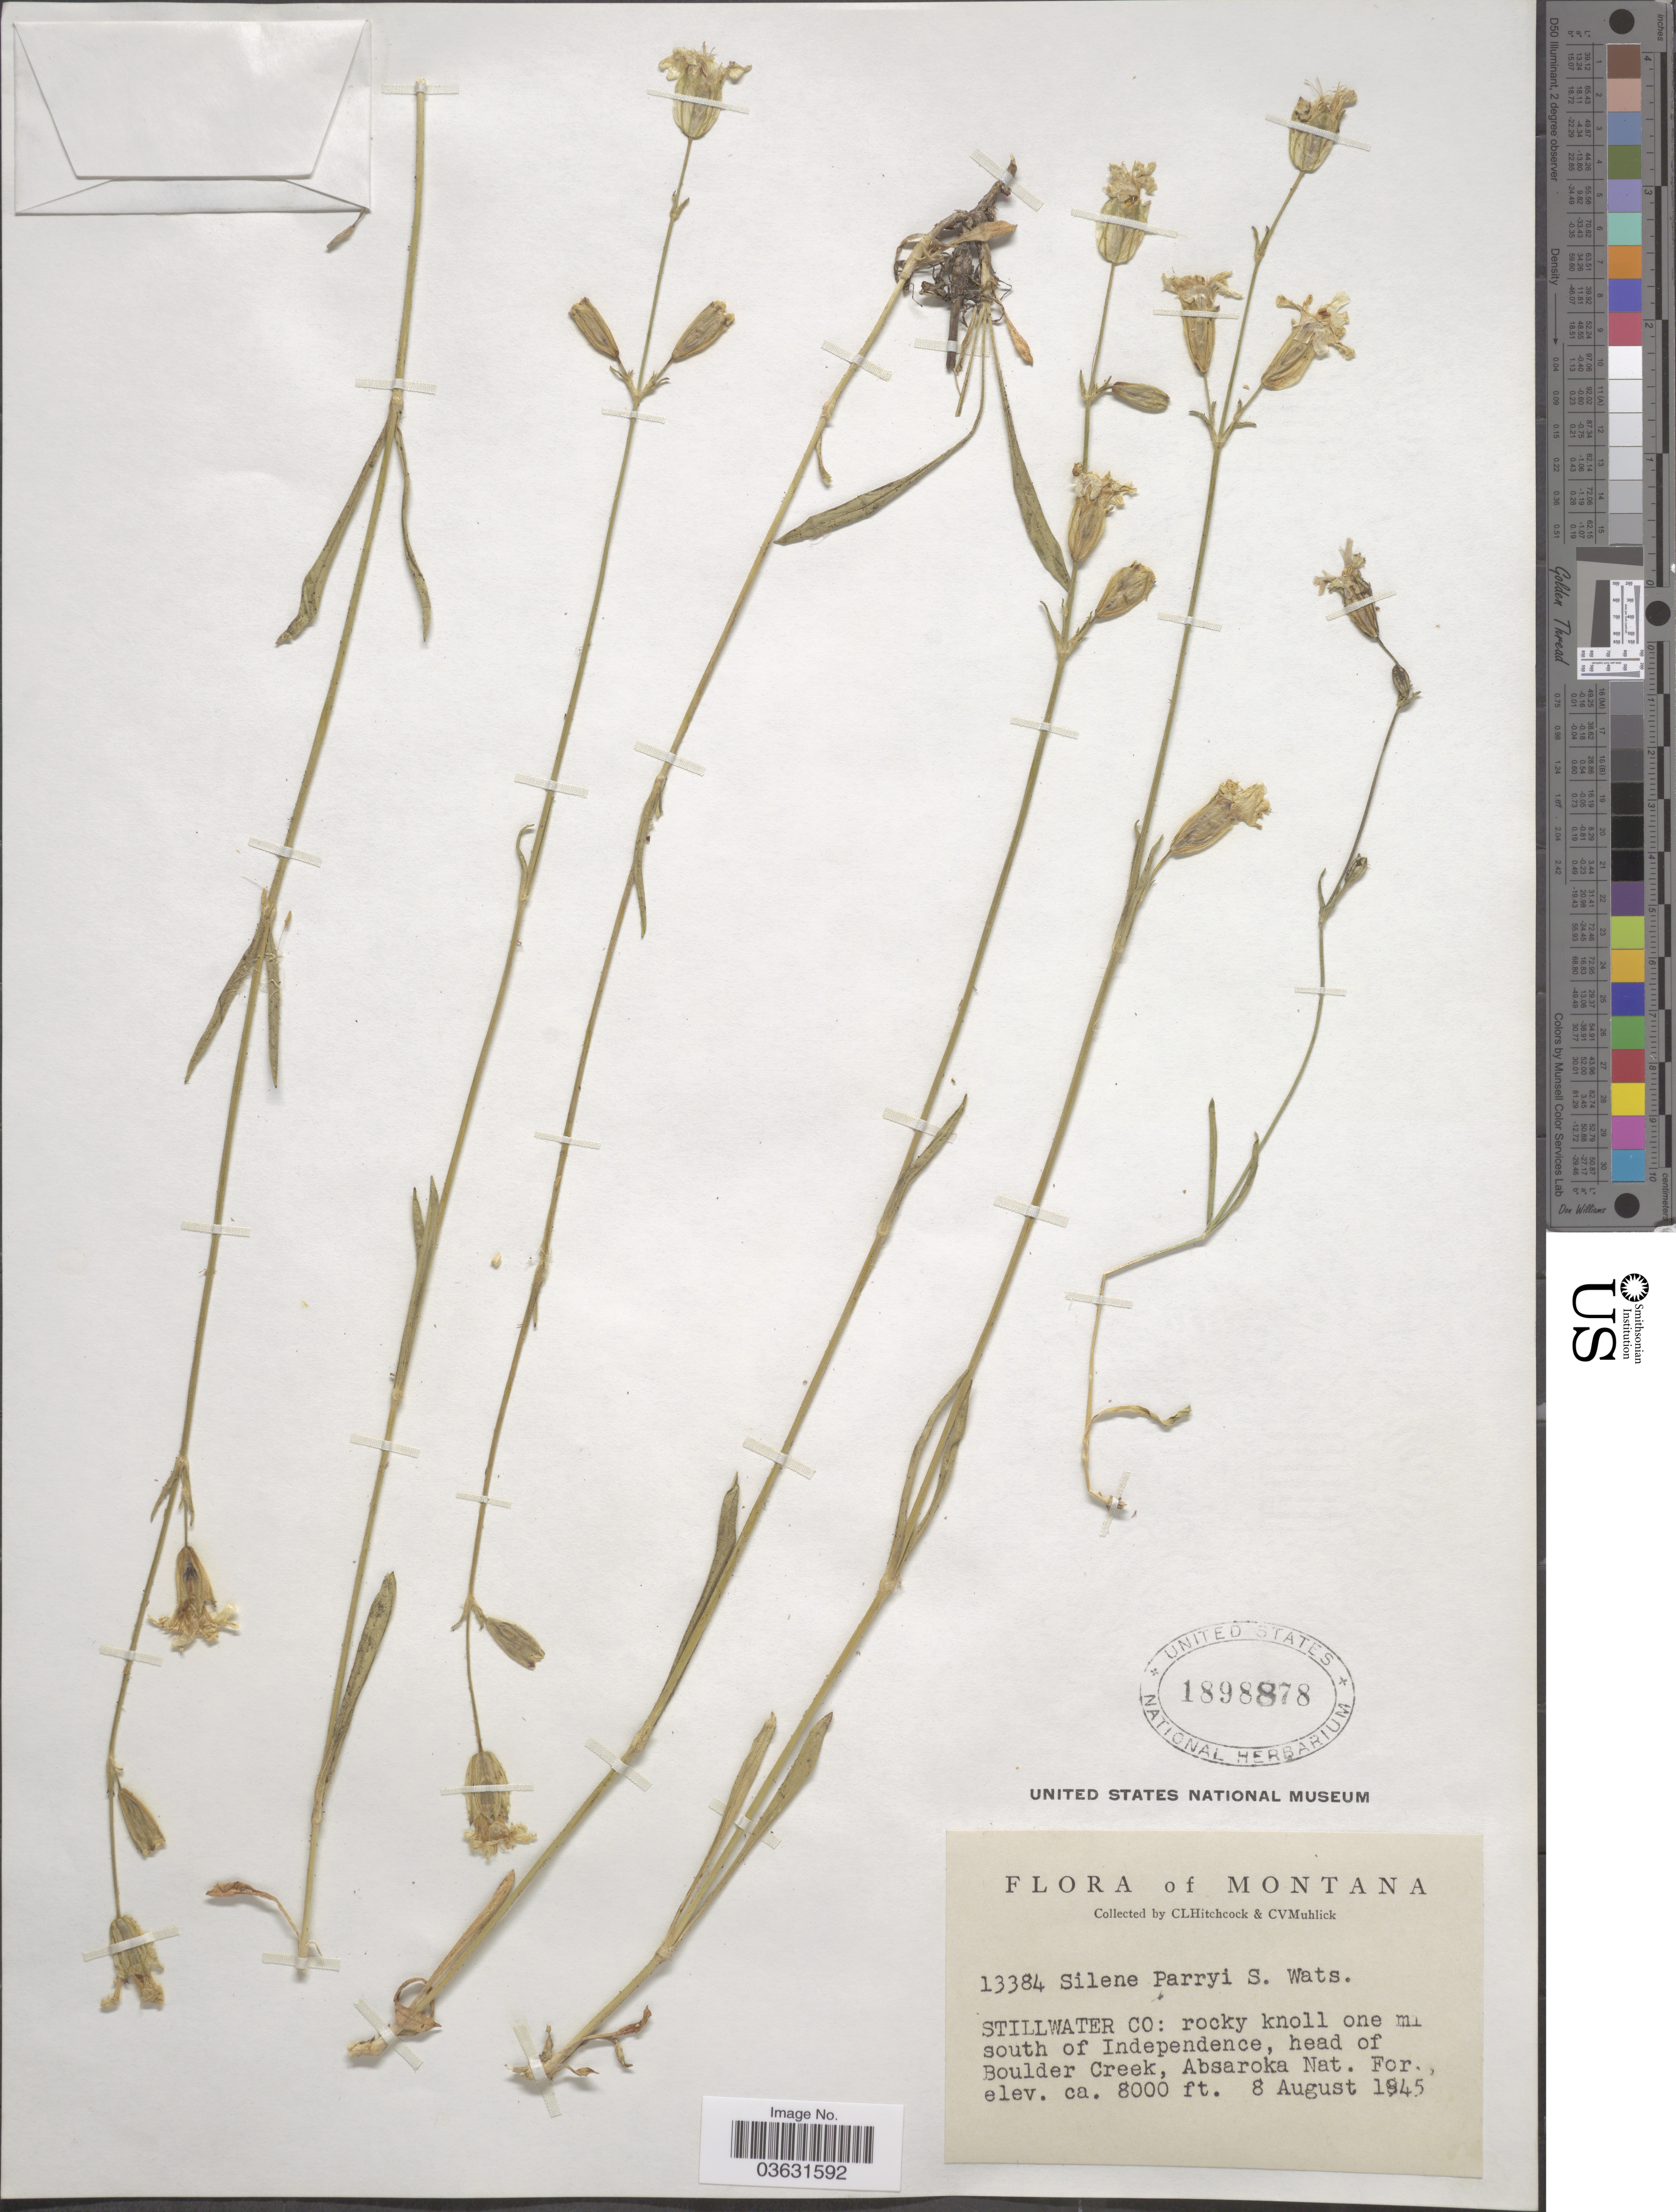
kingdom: Plantae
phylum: Tracheophyta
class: Magnoliopsida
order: Caryophyllales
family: Caryophyllaceae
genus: Silene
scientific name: Silene parryi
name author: (S. Watson) C.L. Hitchc. & Maguire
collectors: C. L. Hitchcock & C. V. Muhlick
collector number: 13384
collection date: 1945-08-08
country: United States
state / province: Montana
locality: Stillwater Co: rocky knoll one mi south of Independence, head of Boulder Creek, Absaroka Nat. For.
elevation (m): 2438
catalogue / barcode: US 1898878